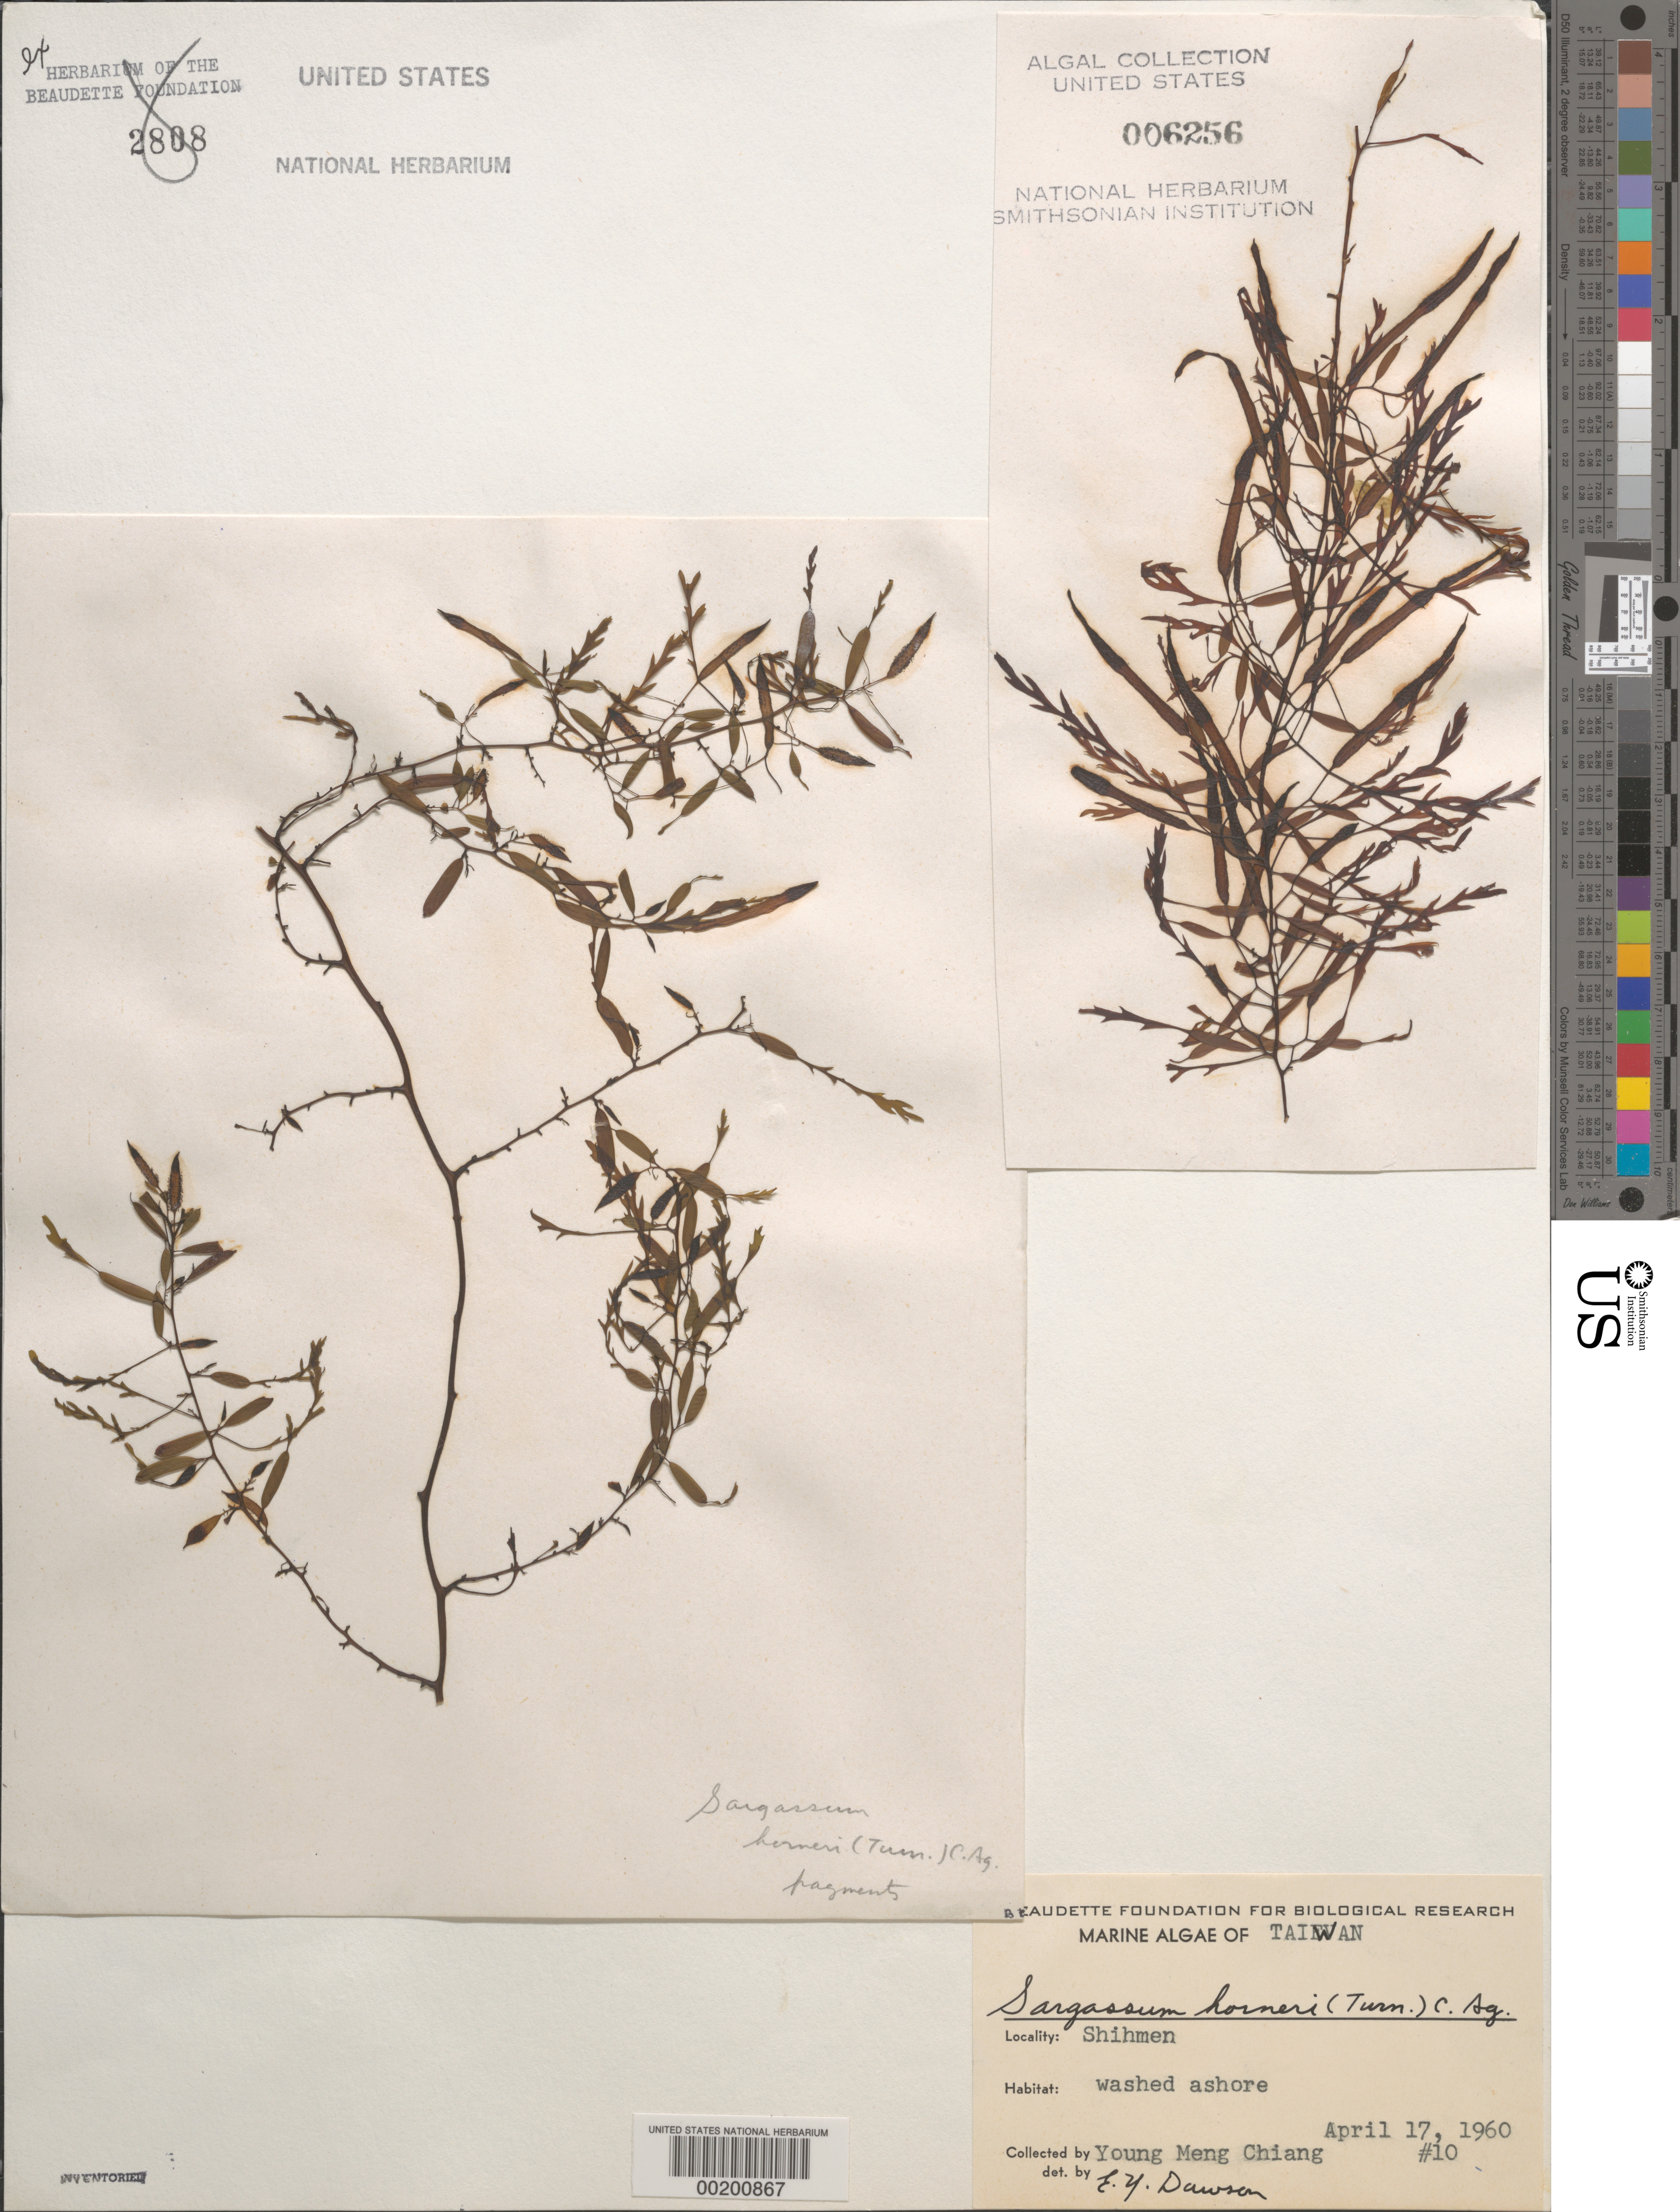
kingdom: Chromista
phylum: Ochrophyta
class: Phaeophyceae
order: Fucales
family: Sargassaceae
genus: Sargassum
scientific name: Sargassum horneri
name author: (Turner) C. Agardh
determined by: Dawson, E. Y.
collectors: Y. Chiang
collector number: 10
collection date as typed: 17 Apr 1960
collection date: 1960-04-17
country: Taiwan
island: Taiwan [Formosa]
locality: Shihmen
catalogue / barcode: US 6256